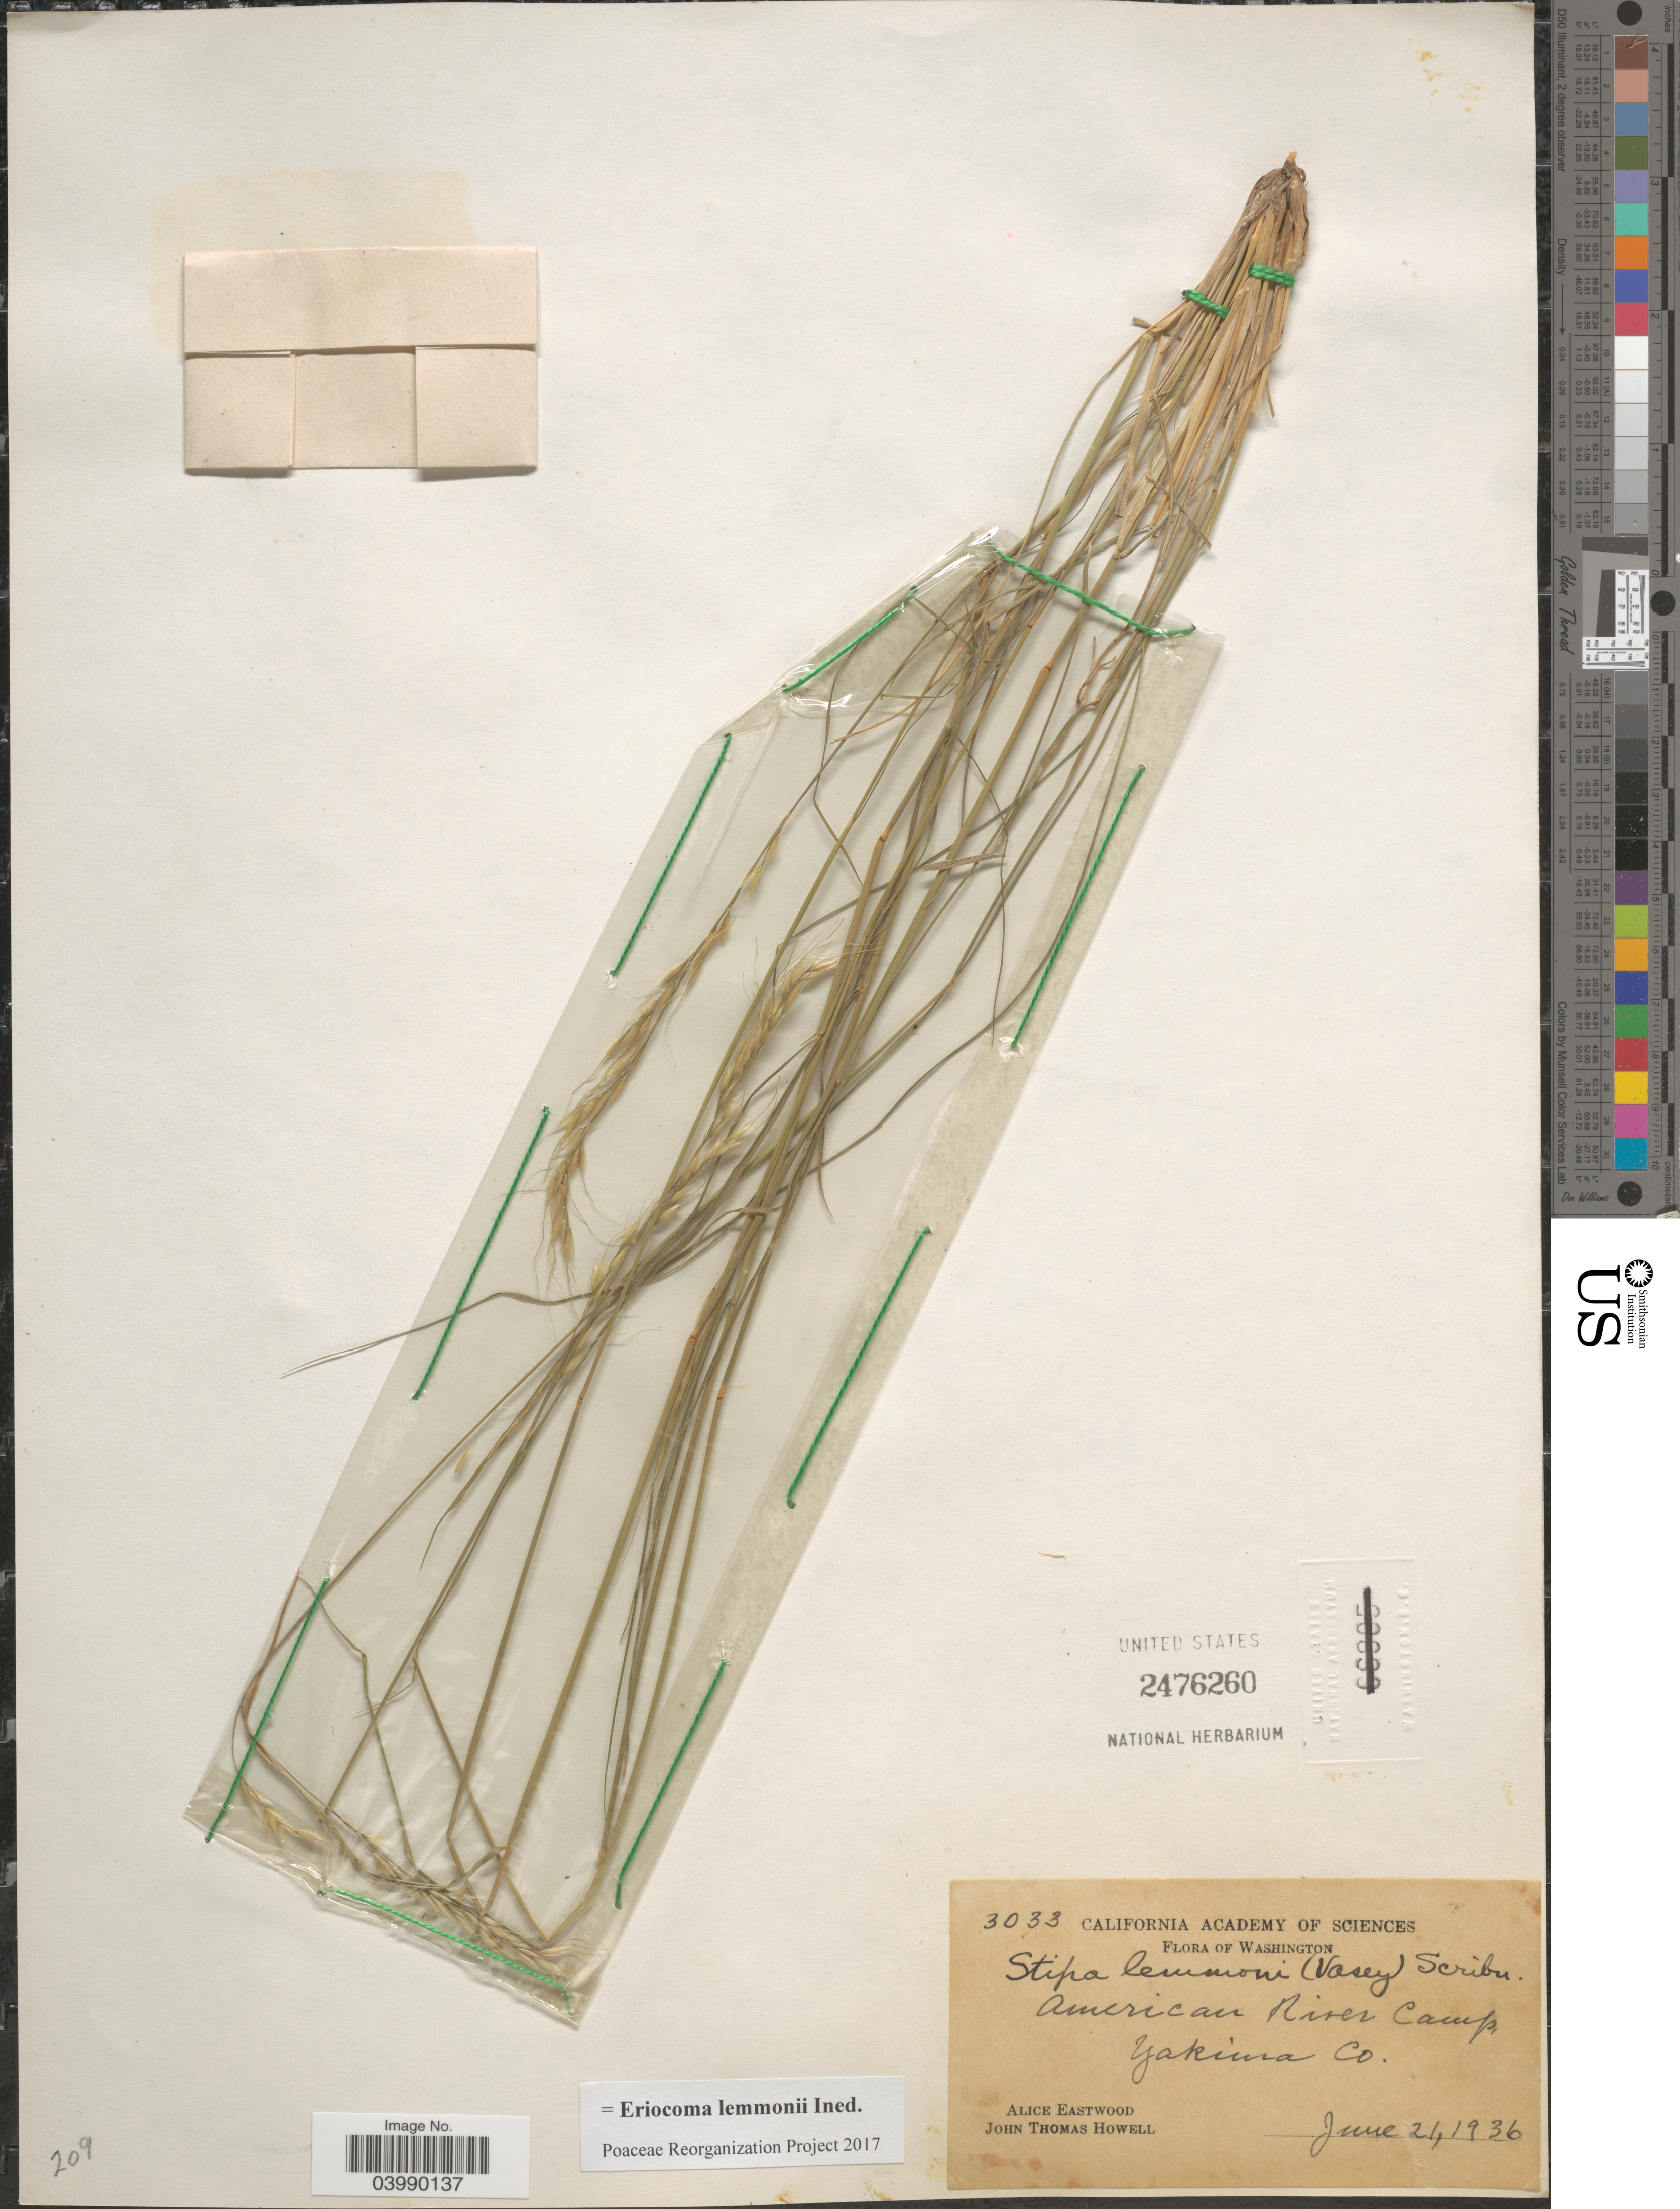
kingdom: Plantae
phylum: Tracheophyta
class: Liliopsida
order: Poales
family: Poaceae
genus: Eriocoma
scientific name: Eriocoma lemmonii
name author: (Vasey) Romasch.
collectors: A. Eastwood & J. T. Howell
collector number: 3033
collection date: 1936-06-21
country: United States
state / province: Washington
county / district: Yakima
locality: American River Camp, Yakima Co.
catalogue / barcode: US 2476260